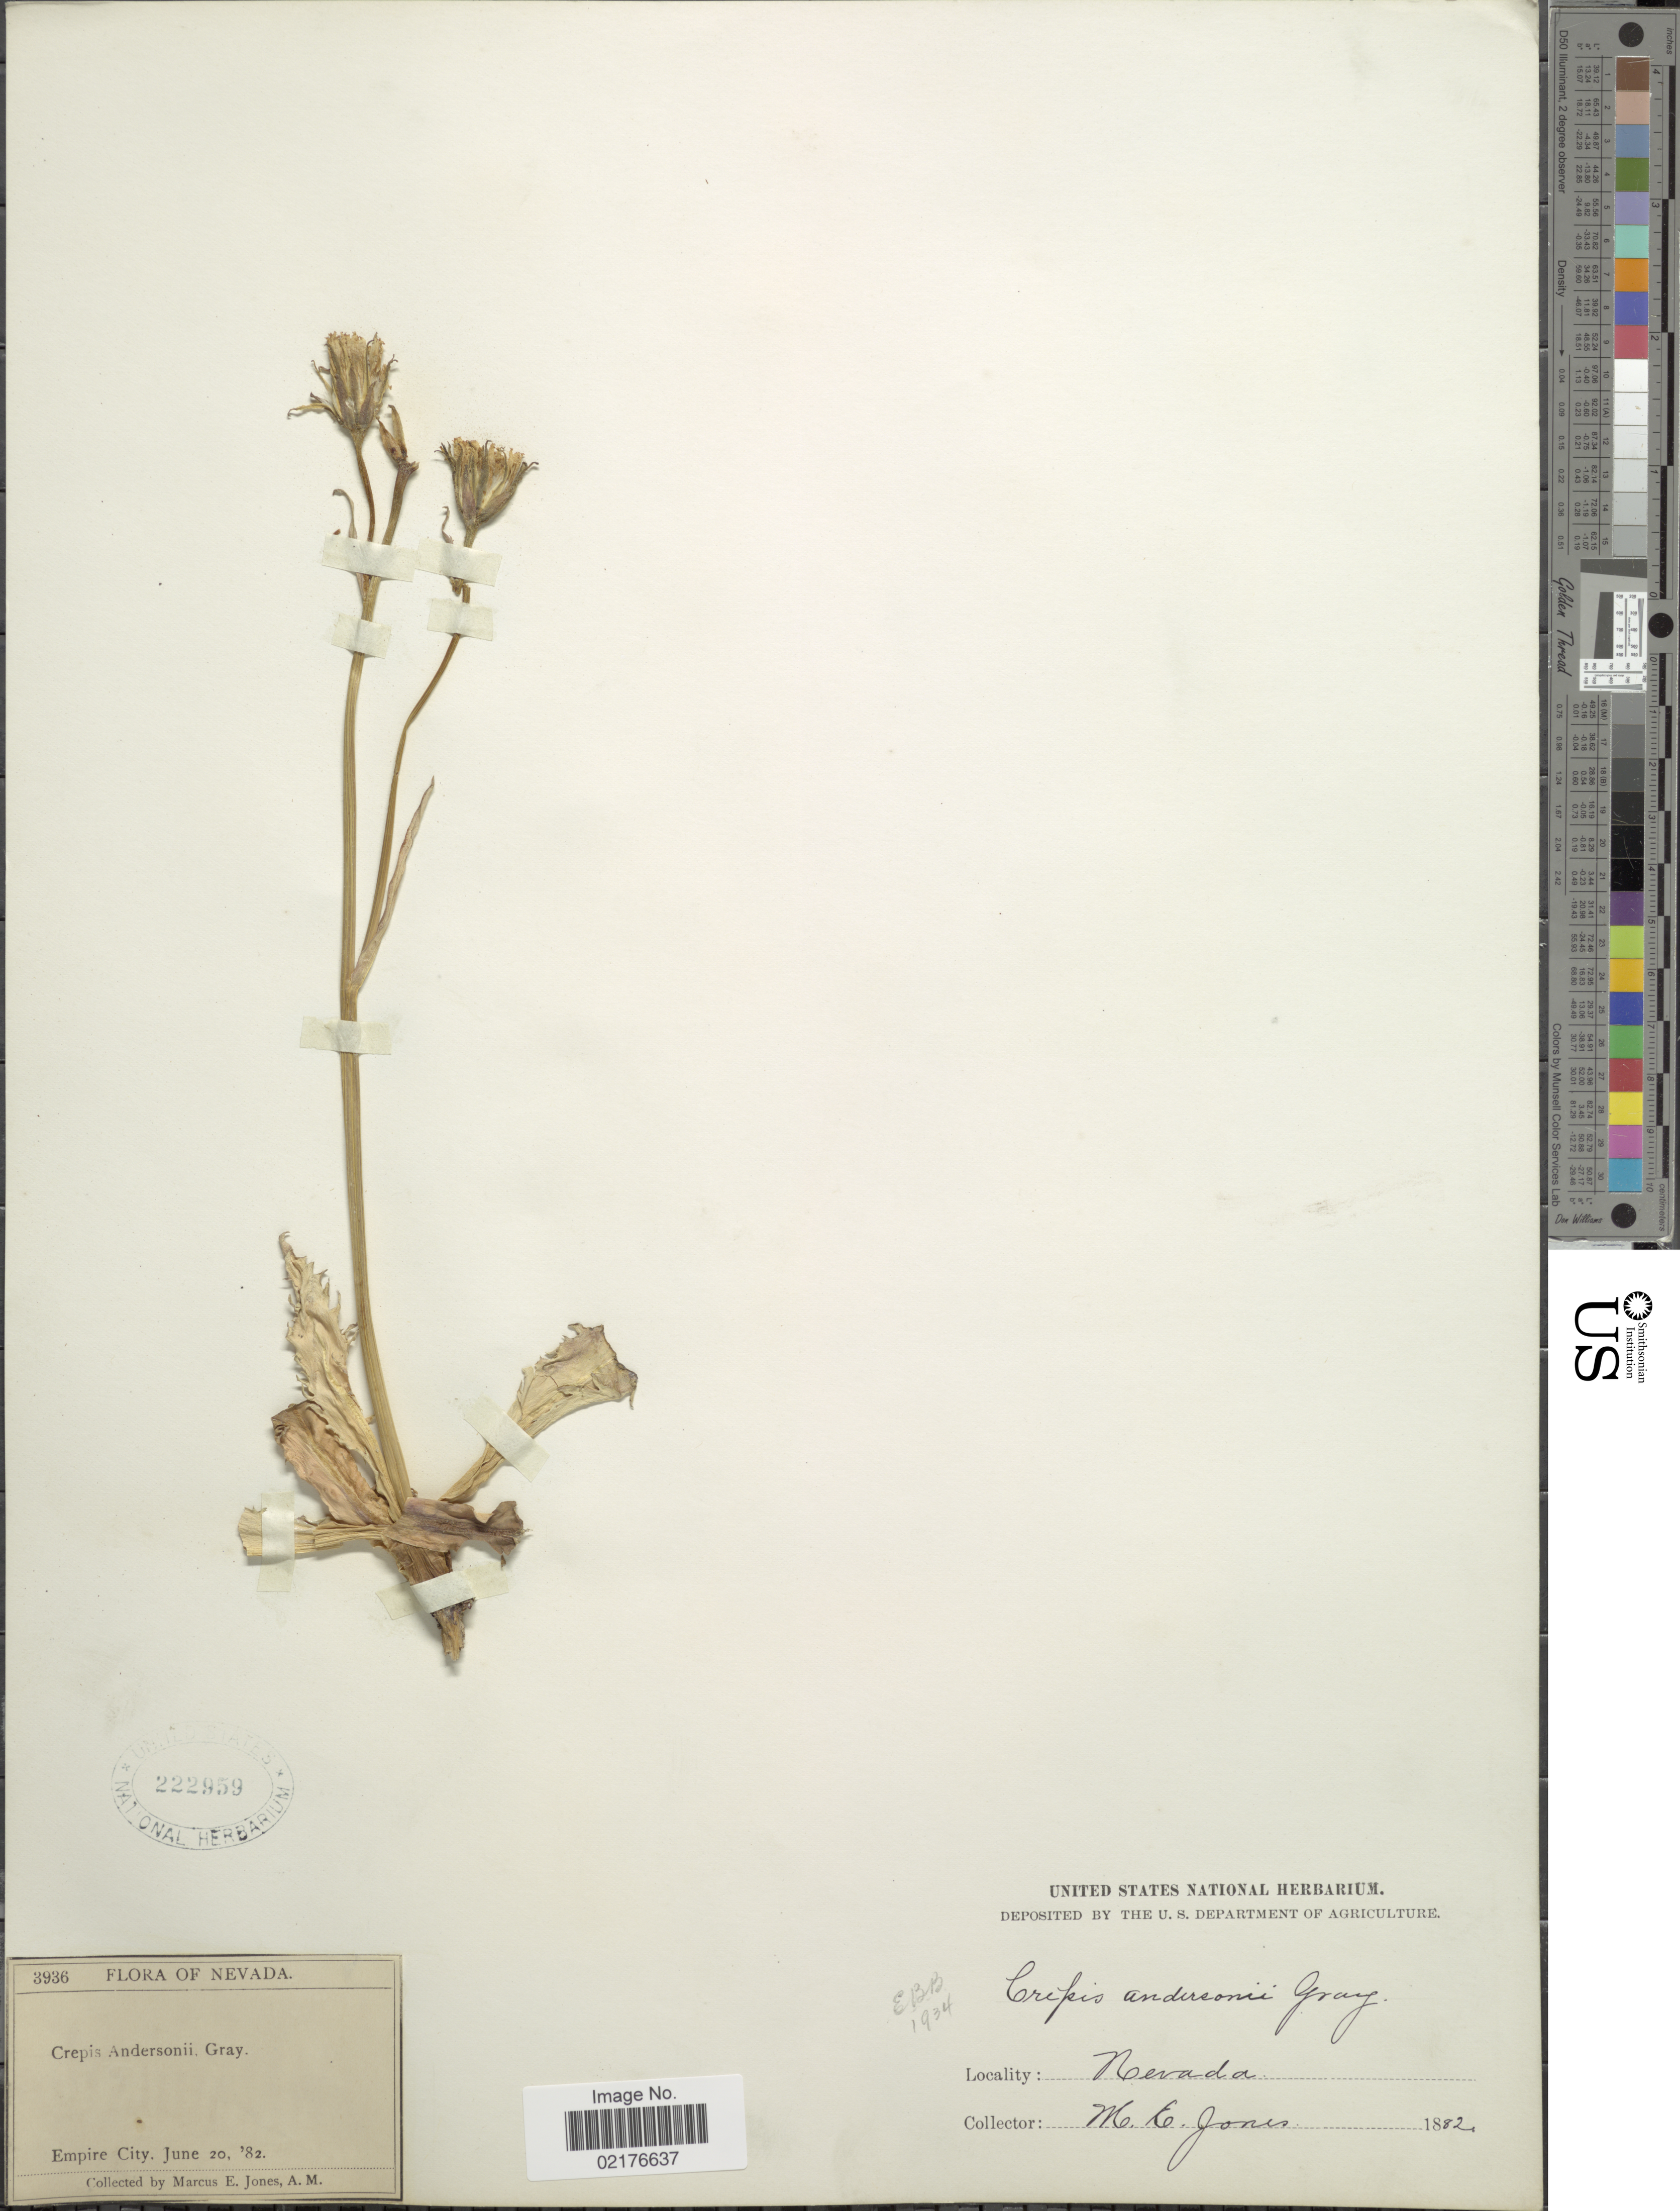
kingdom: Plantae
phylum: Tracheophyta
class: Magnoliopsida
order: Asterales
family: Asteraceae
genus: Crepis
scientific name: Crepis runcinata subsp. andersonii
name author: (A. Gray) Babc. & Stebbins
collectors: M. E. Jones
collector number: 3936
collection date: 1882-06-20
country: United States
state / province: Nevada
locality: Empire City, Nevada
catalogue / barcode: US 222959